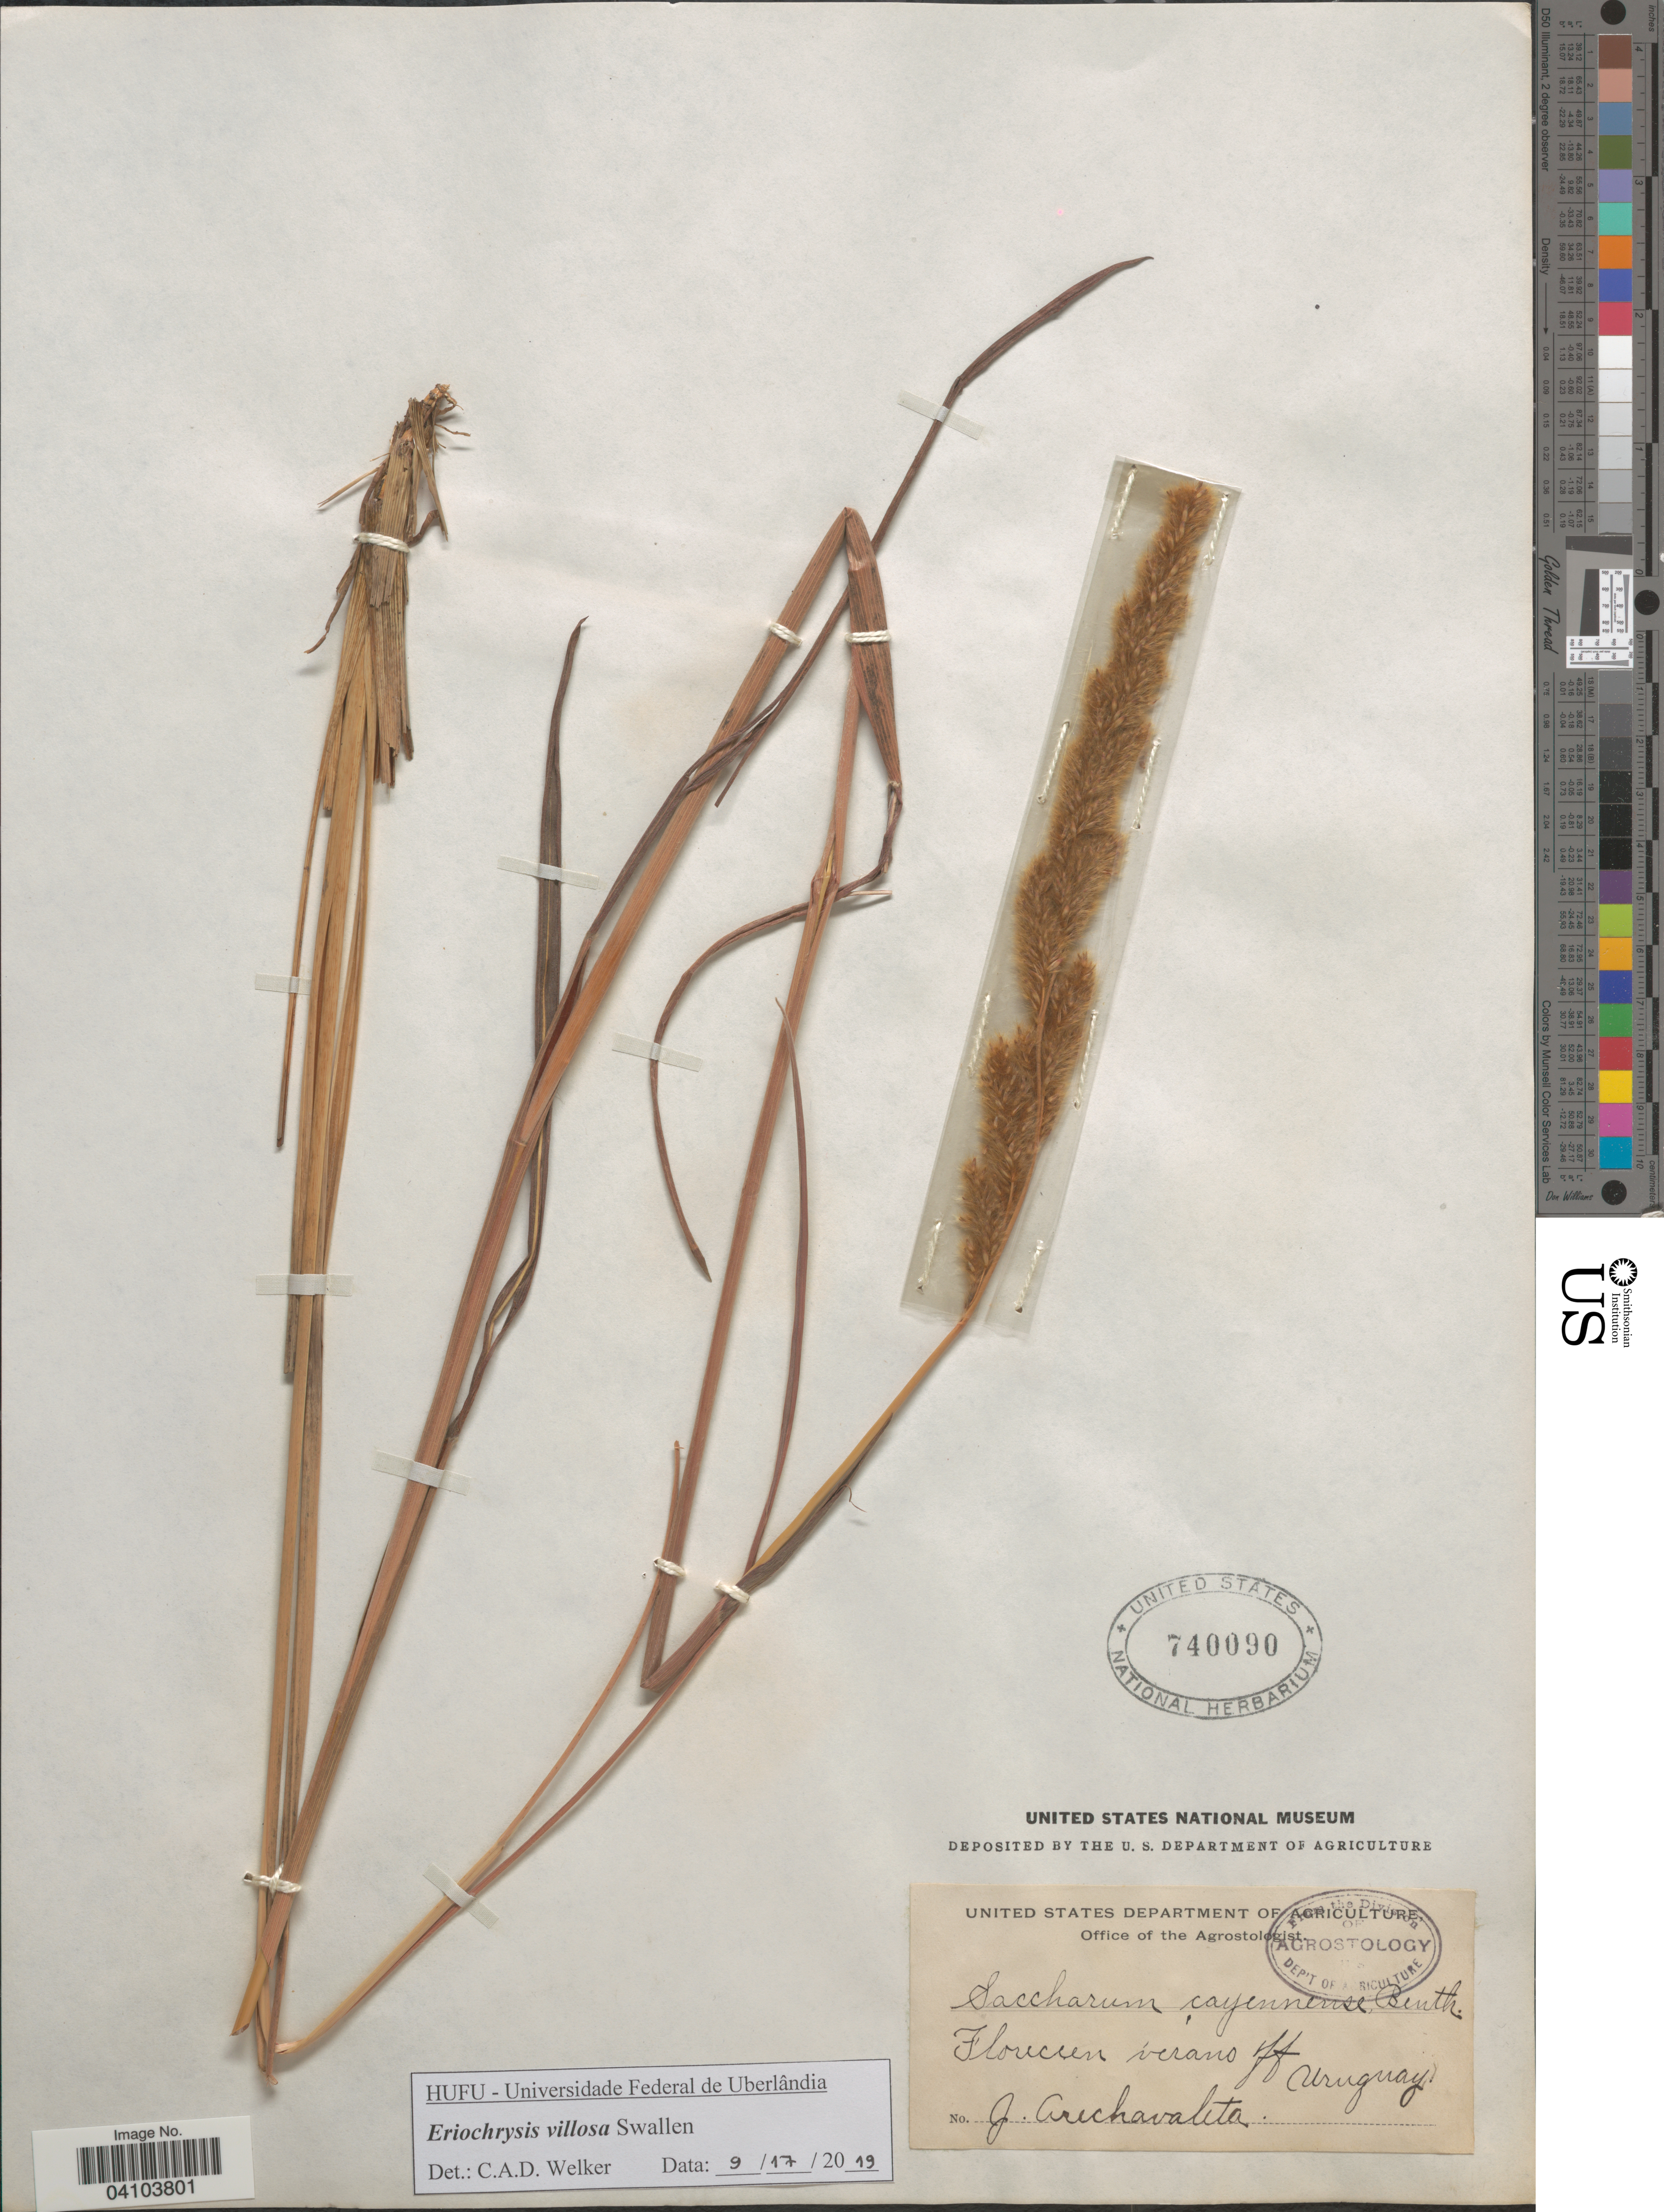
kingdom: Plantae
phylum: Tracheophyta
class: Liliopsida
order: Poales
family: Poaceae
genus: Eriochrysis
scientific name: Eriochrysis villosa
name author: Swallen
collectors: J. Arechavaleta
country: Uruguay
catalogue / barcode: US 740090